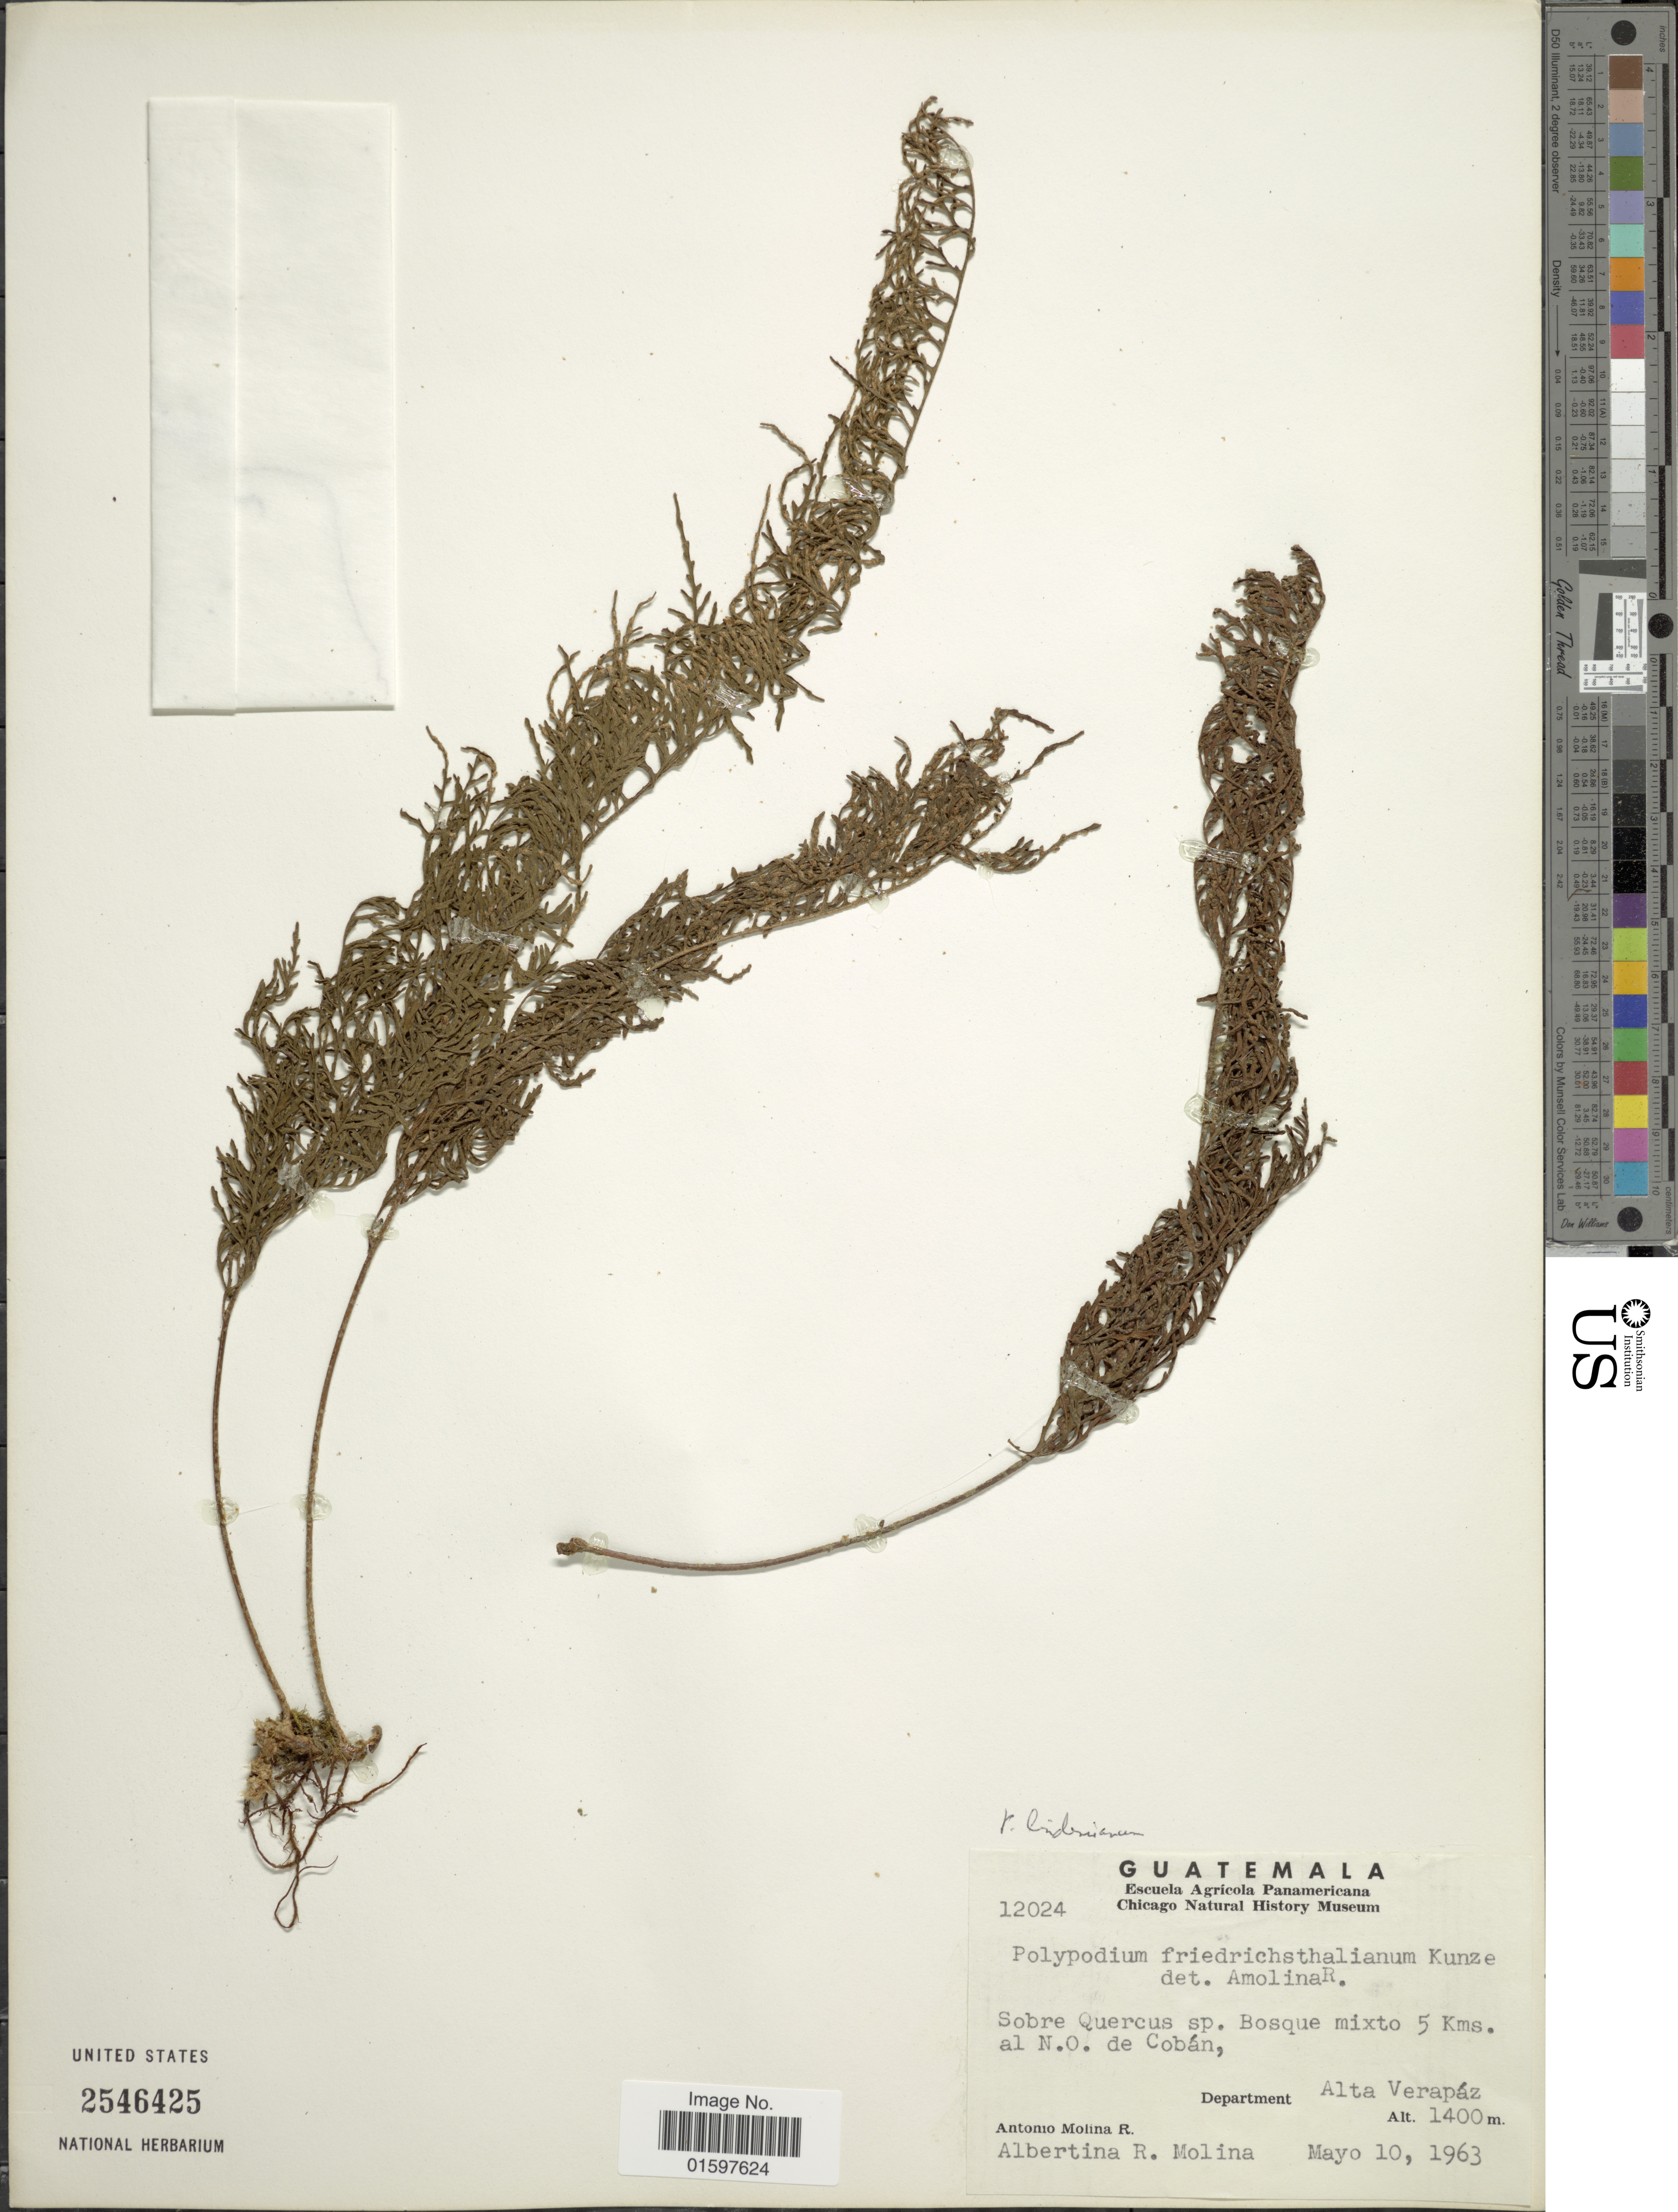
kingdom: Plantae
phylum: Tracheophyta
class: Polypodiopsida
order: Polypodiales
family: Polypodiaceae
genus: Pleopeltis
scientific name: Pleopeltis lindeniana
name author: (Kunze) A.R. Sm. & Tejero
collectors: A. Molina R. & A. R. Molina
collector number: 12024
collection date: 1963-05-10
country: Guatemala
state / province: Alta Verapaz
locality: Sobre Quercus sp. Bosque mixto 5 km. al N. O. de Cobán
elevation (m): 1400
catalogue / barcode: US 2546425